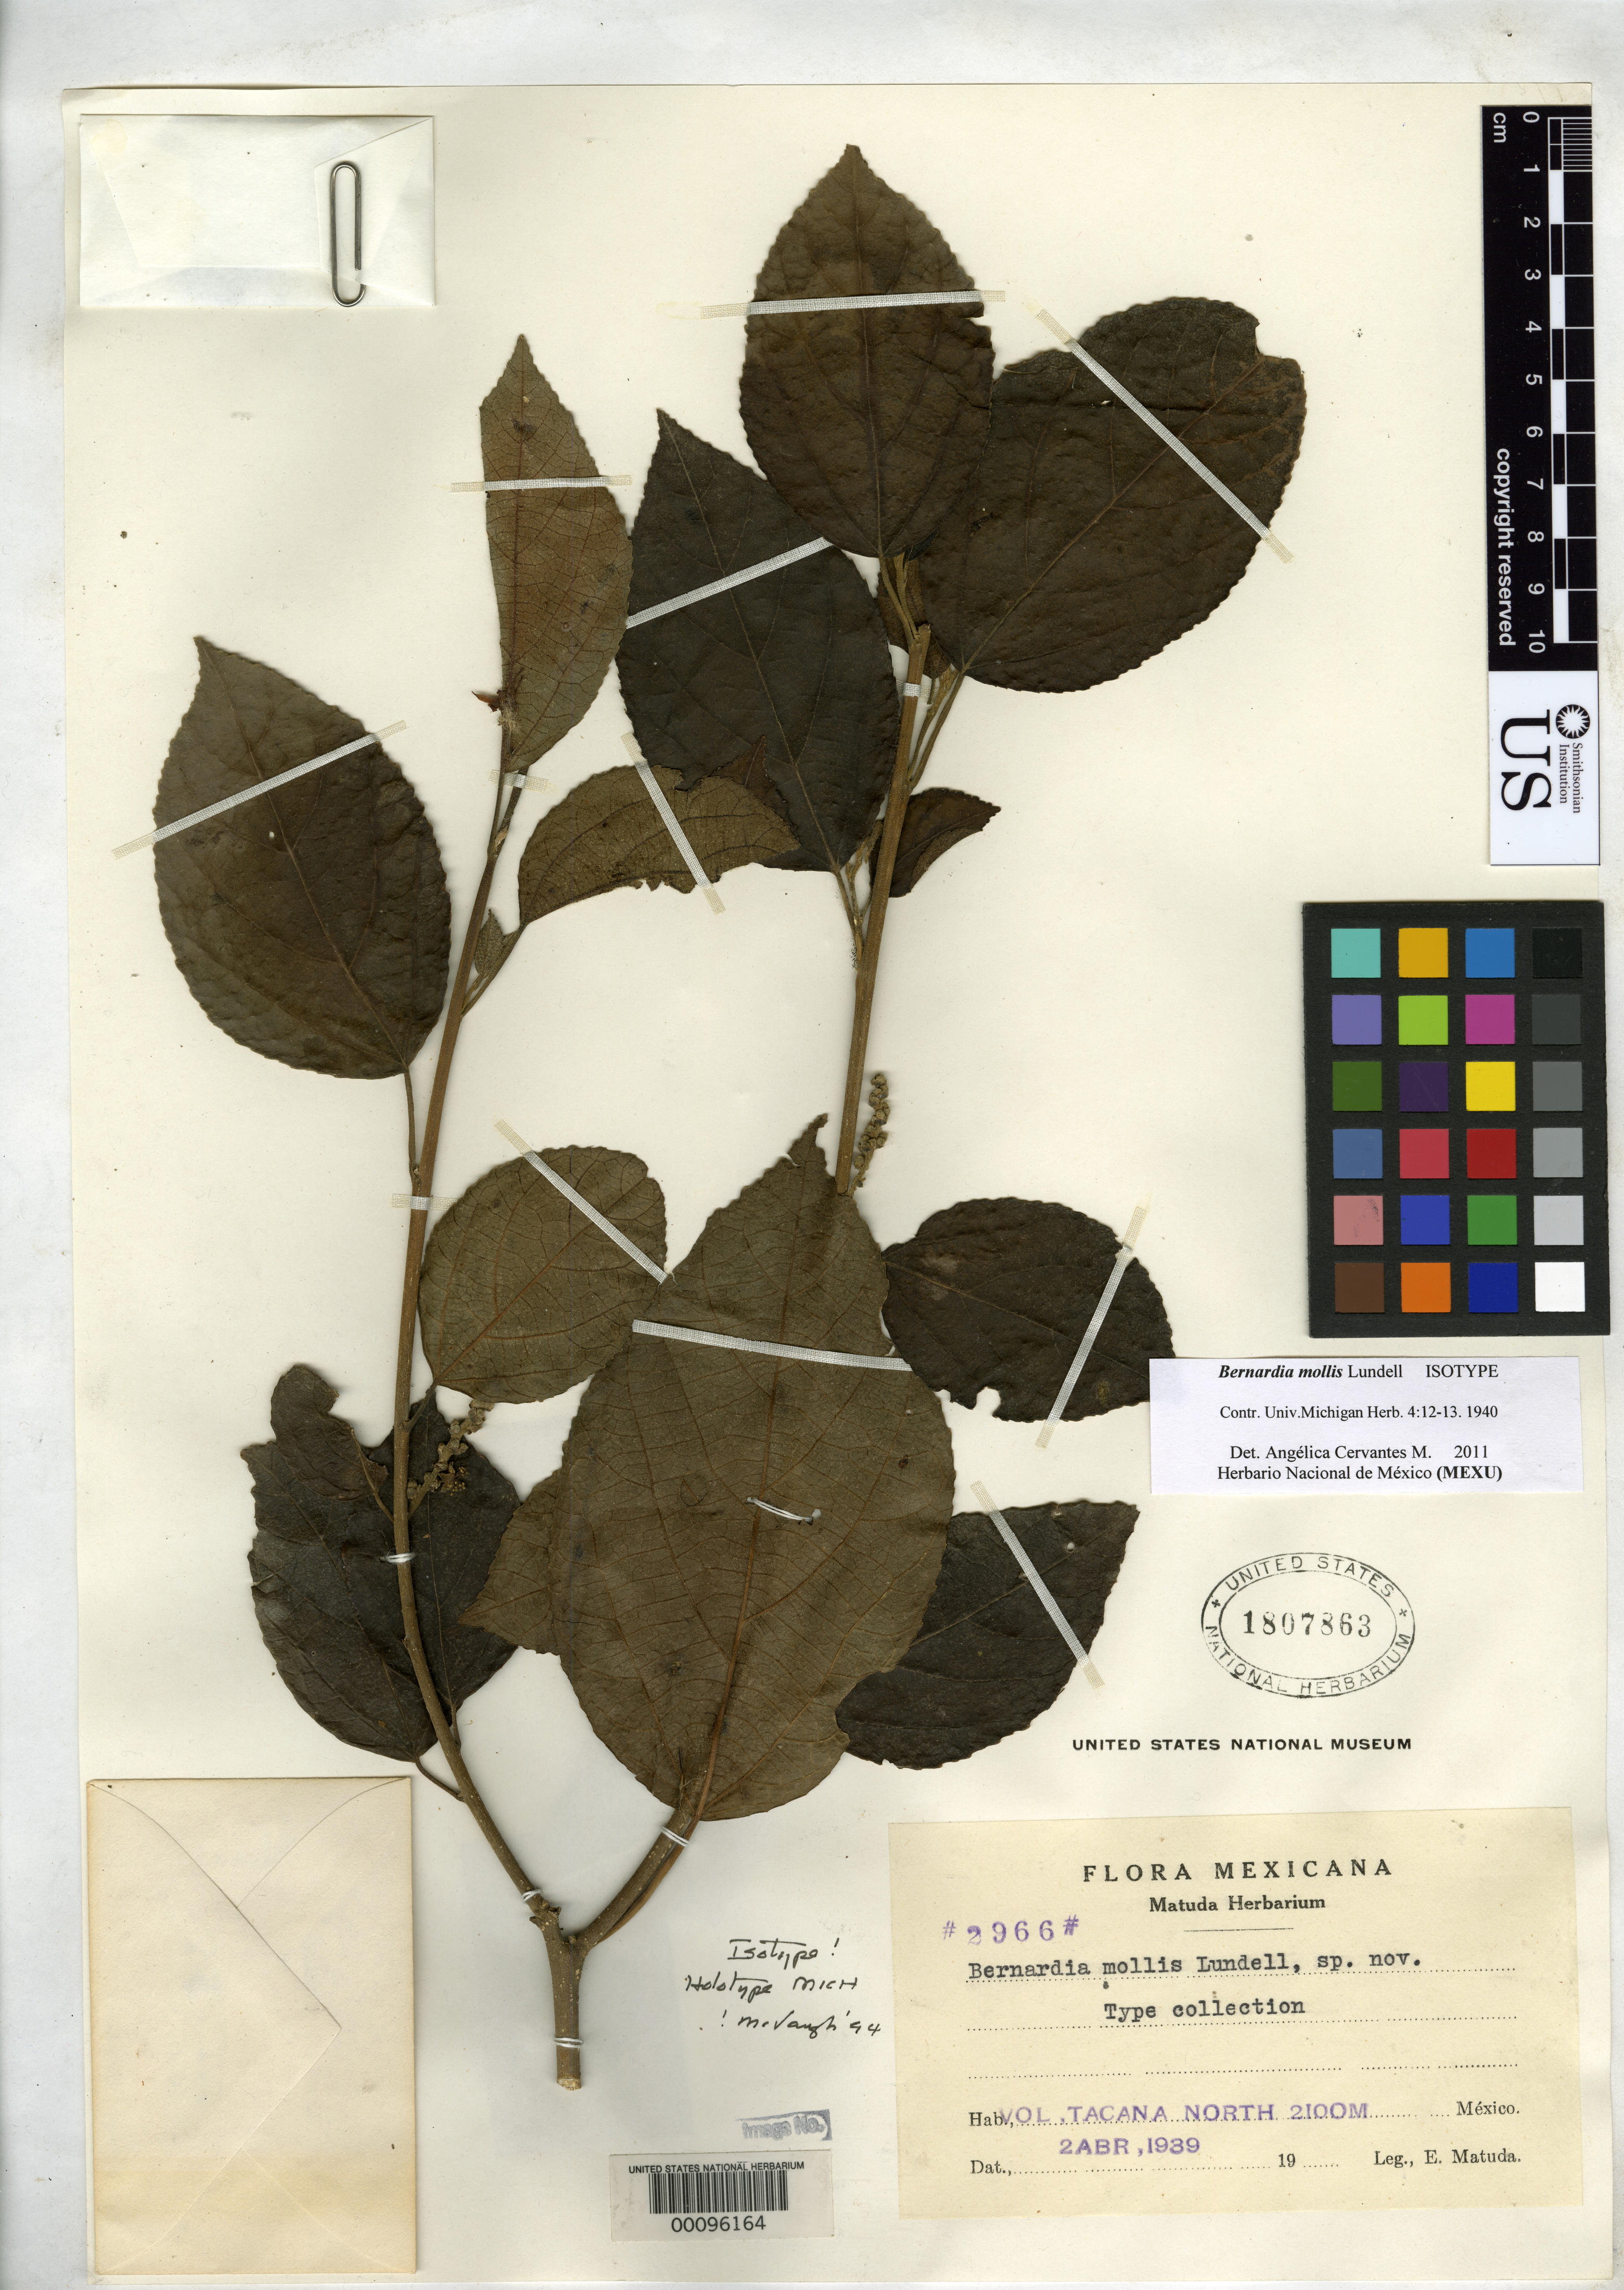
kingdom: Plantae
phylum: Tracheophyta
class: Magnoliopsida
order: Malpighiales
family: Euphorbiaceae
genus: Bernardia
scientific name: Bernardia mollis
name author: Lundell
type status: Isotype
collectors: E. Matuda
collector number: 2966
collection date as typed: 02 Apr 1931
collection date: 1931-04-02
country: Mexico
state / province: Chiapas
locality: N side of Volcan de Tacana.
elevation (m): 2100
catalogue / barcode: US 1807863